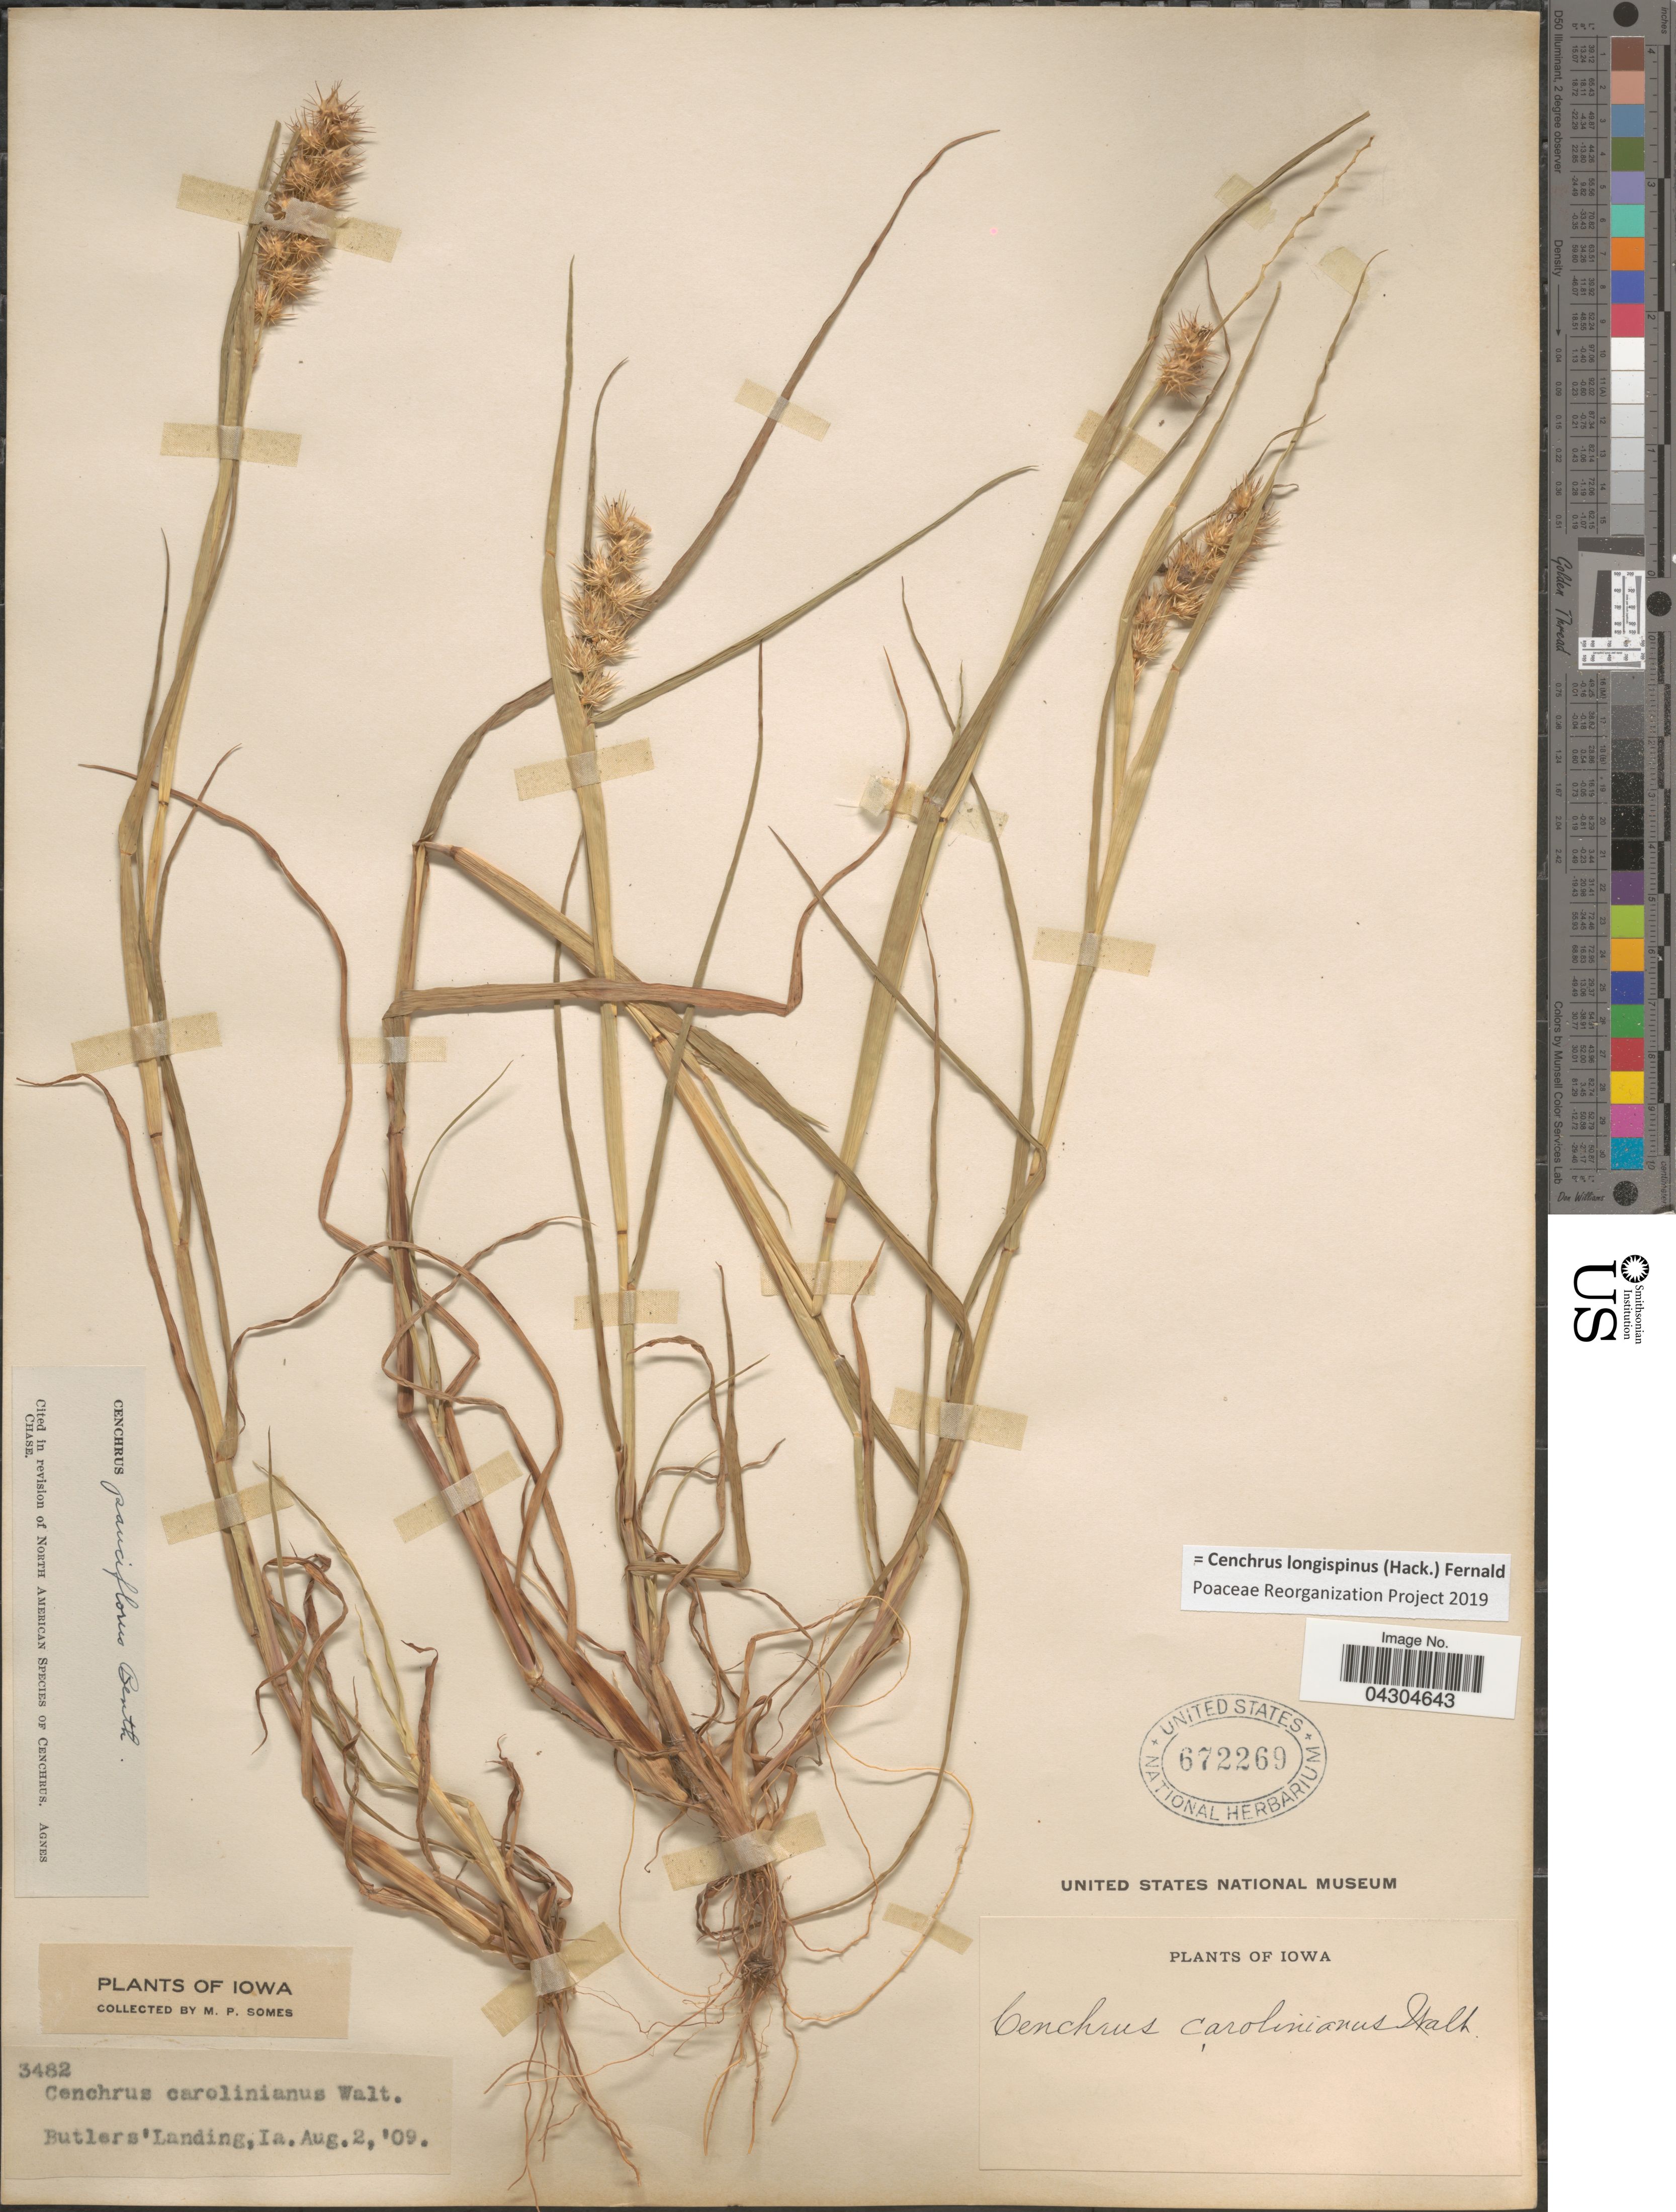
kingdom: Plantae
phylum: Tracheophyta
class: Liliopsida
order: Poales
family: Poaceae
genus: Cenchrus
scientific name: Cenchrus longispinus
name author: (Hack.) Fernald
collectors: M. Somes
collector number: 3482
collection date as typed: Transcribed d/m/y: 2/8/9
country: United States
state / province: Iowa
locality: Butler's Landing.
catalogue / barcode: US 672269